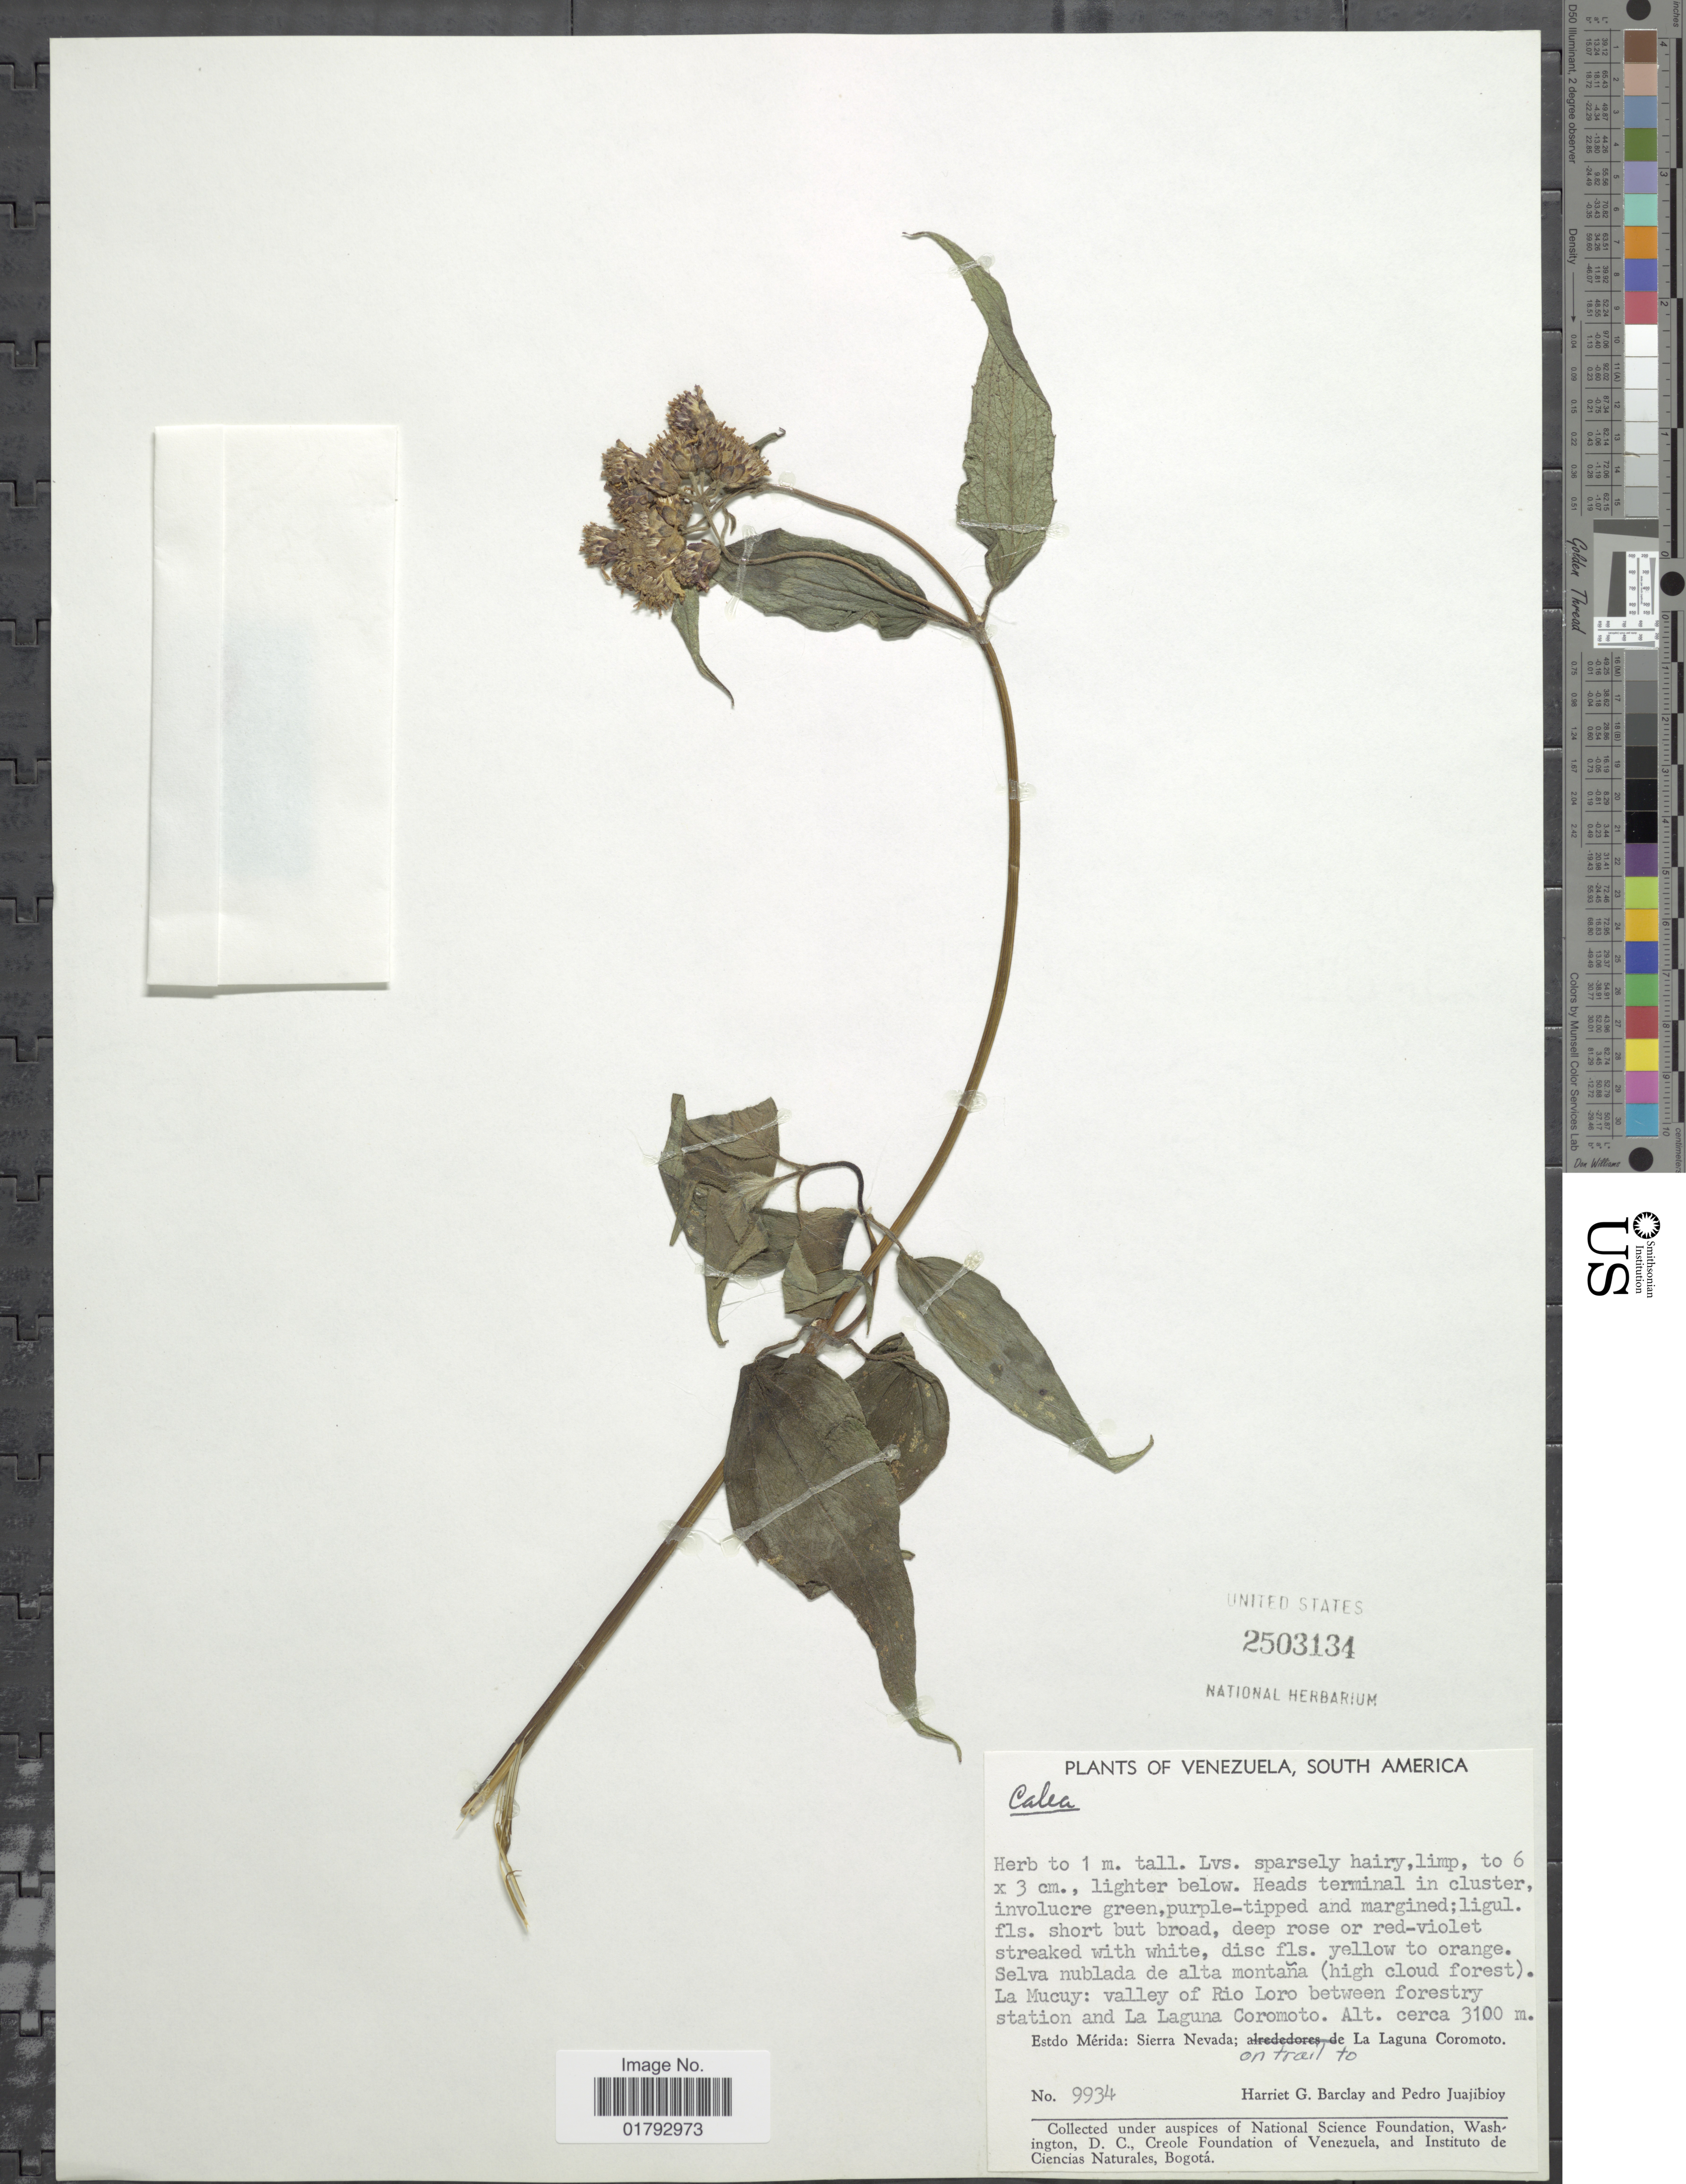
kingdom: Plantae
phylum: Tracheophyta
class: Magnoliopsida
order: Asterales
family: Asteraceae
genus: Alloispermum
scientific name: Alloispermum caracasanum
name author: (Kunth) H. Rob.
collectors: H. G. Barclay & P. Juajibioy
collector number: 9934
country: Venezuela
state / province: Mérida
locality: Estdo Merida: Sierra Nevada: on trail to La Laguna Coromoto. La Mucuy: Valley of Rio Loro Between forestry station and La Laguna Coromoto.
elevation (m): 3100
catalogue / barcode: US 2503134